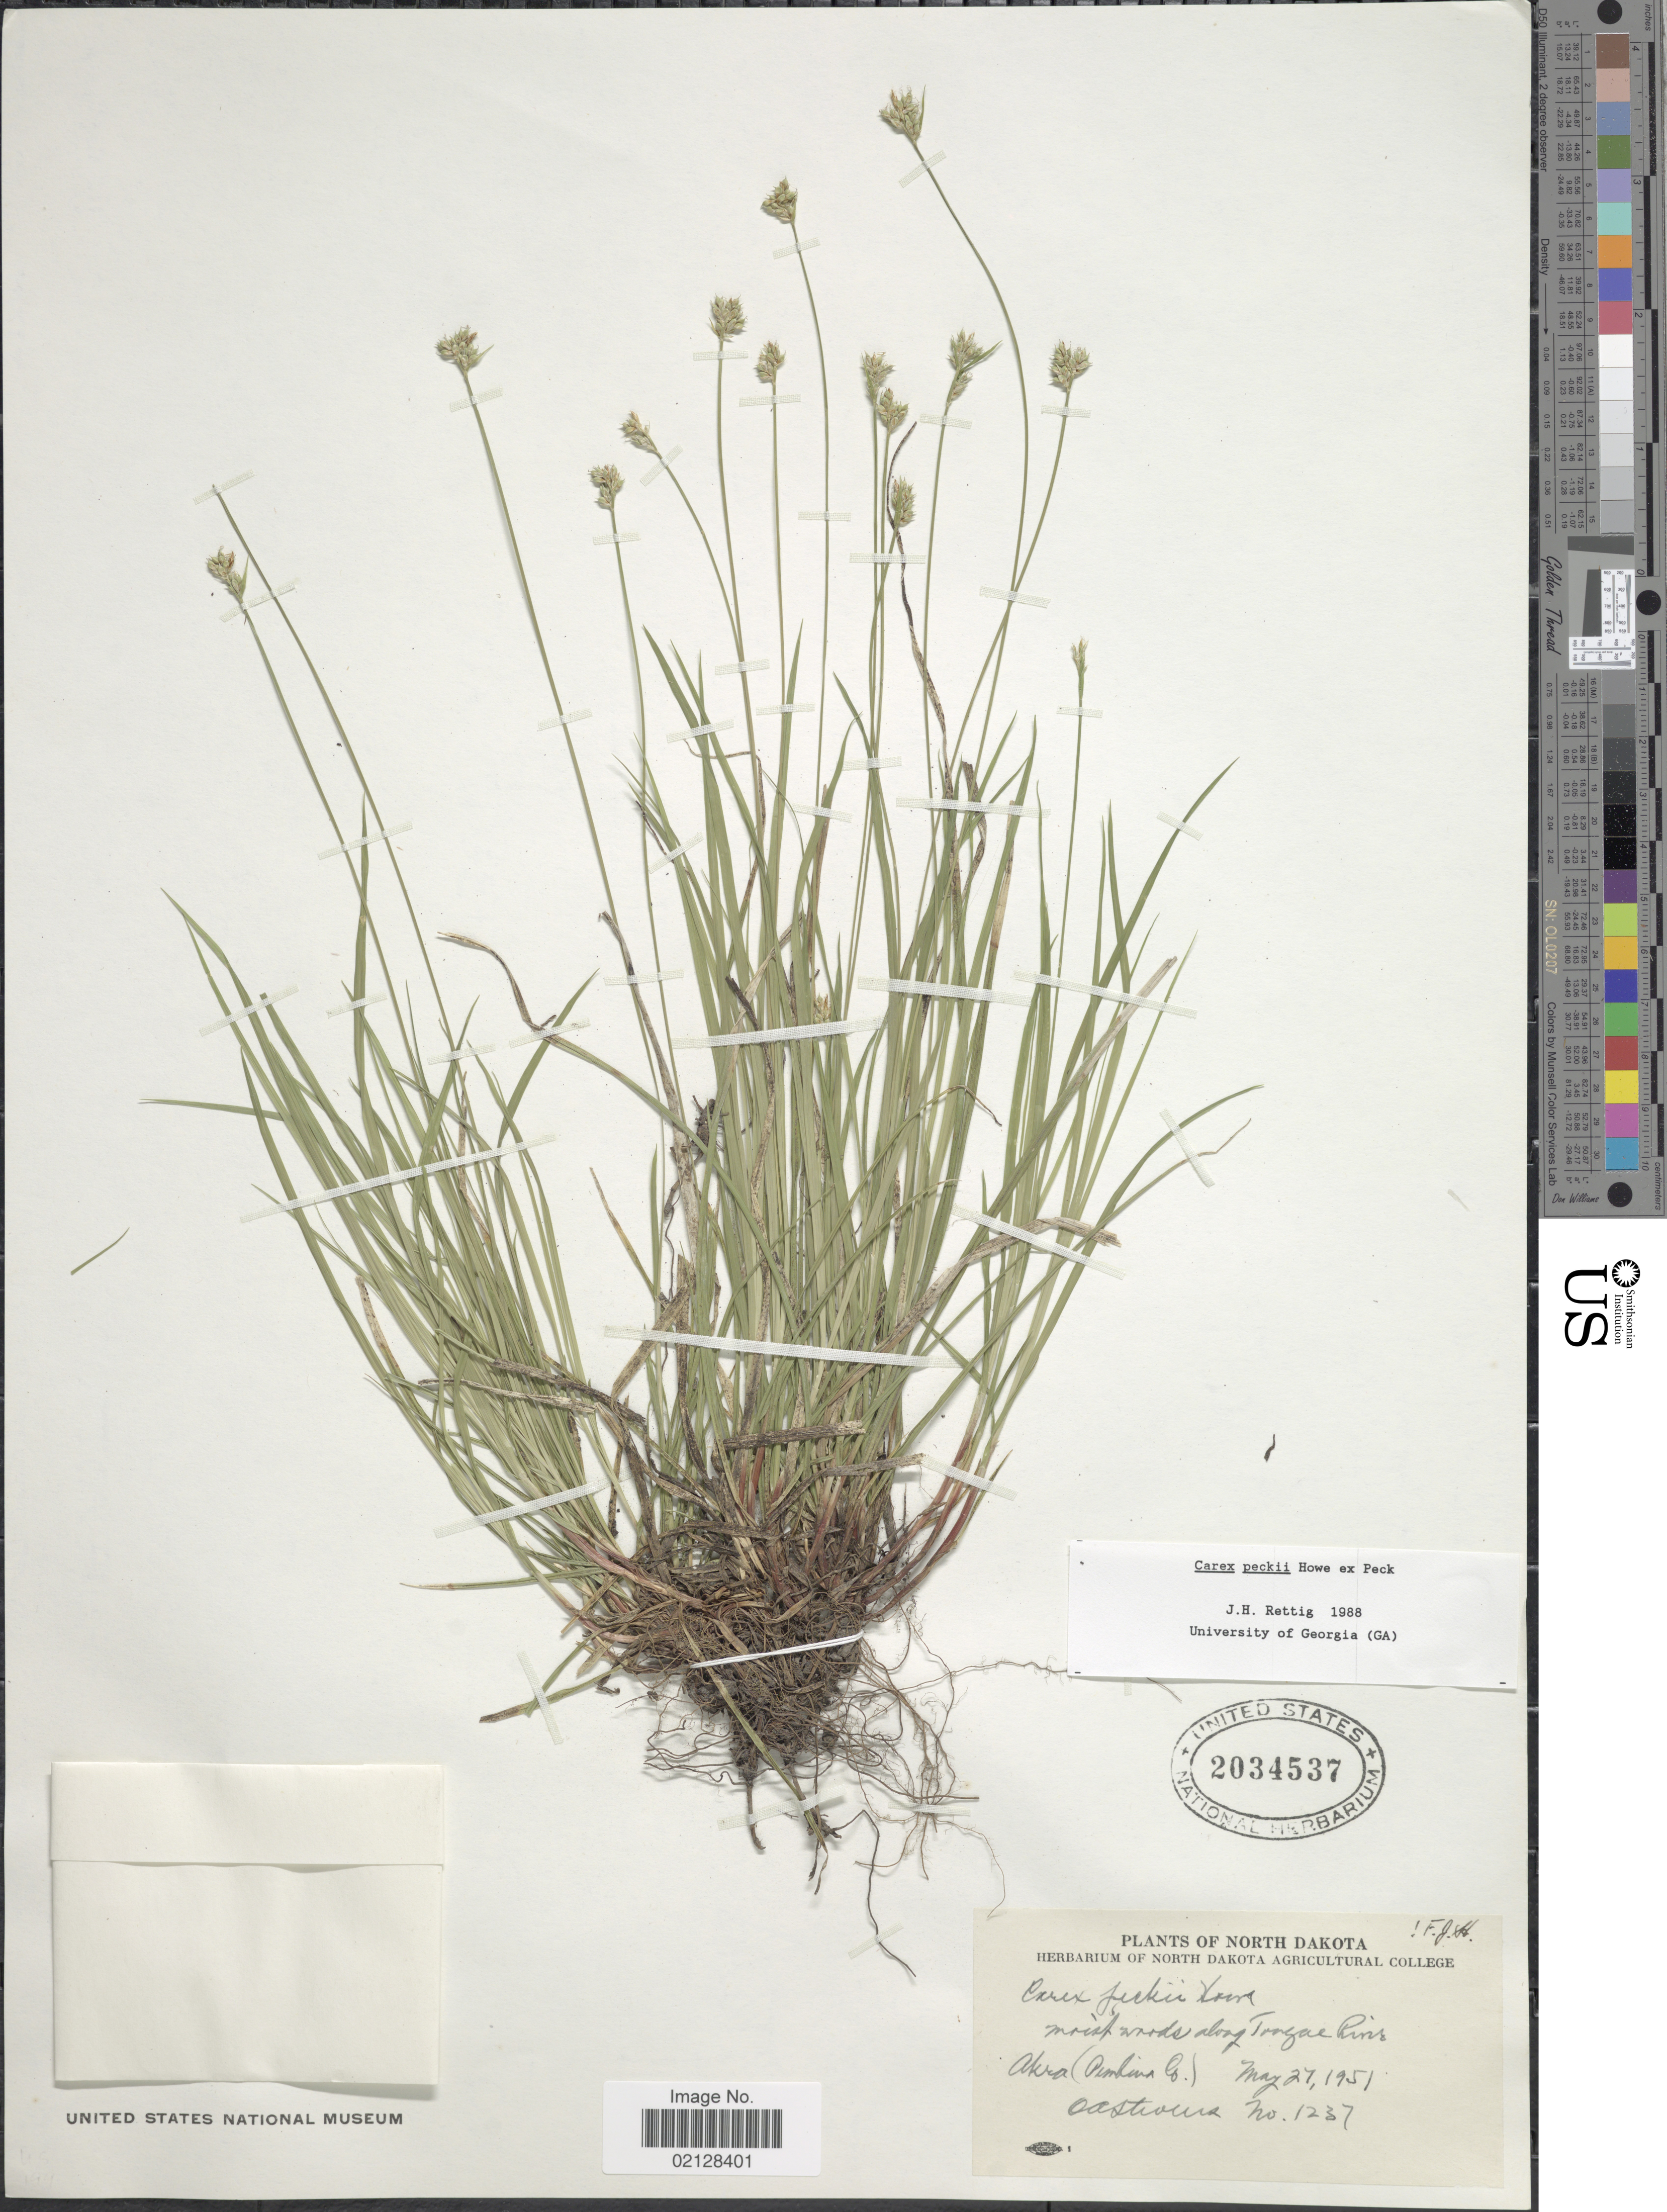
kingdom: Plantae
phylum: Tracheophyta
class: Liliopsida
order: Poales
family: Cyperaceae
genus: Carex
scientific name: Carex peckii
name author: Howe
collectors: O. A. Stevens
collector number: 1237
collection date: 1951-05-27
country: United States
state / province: North Dakota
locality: Moist woods along Tongue River Akra (Pembina Co.)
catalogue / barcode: US 2034537